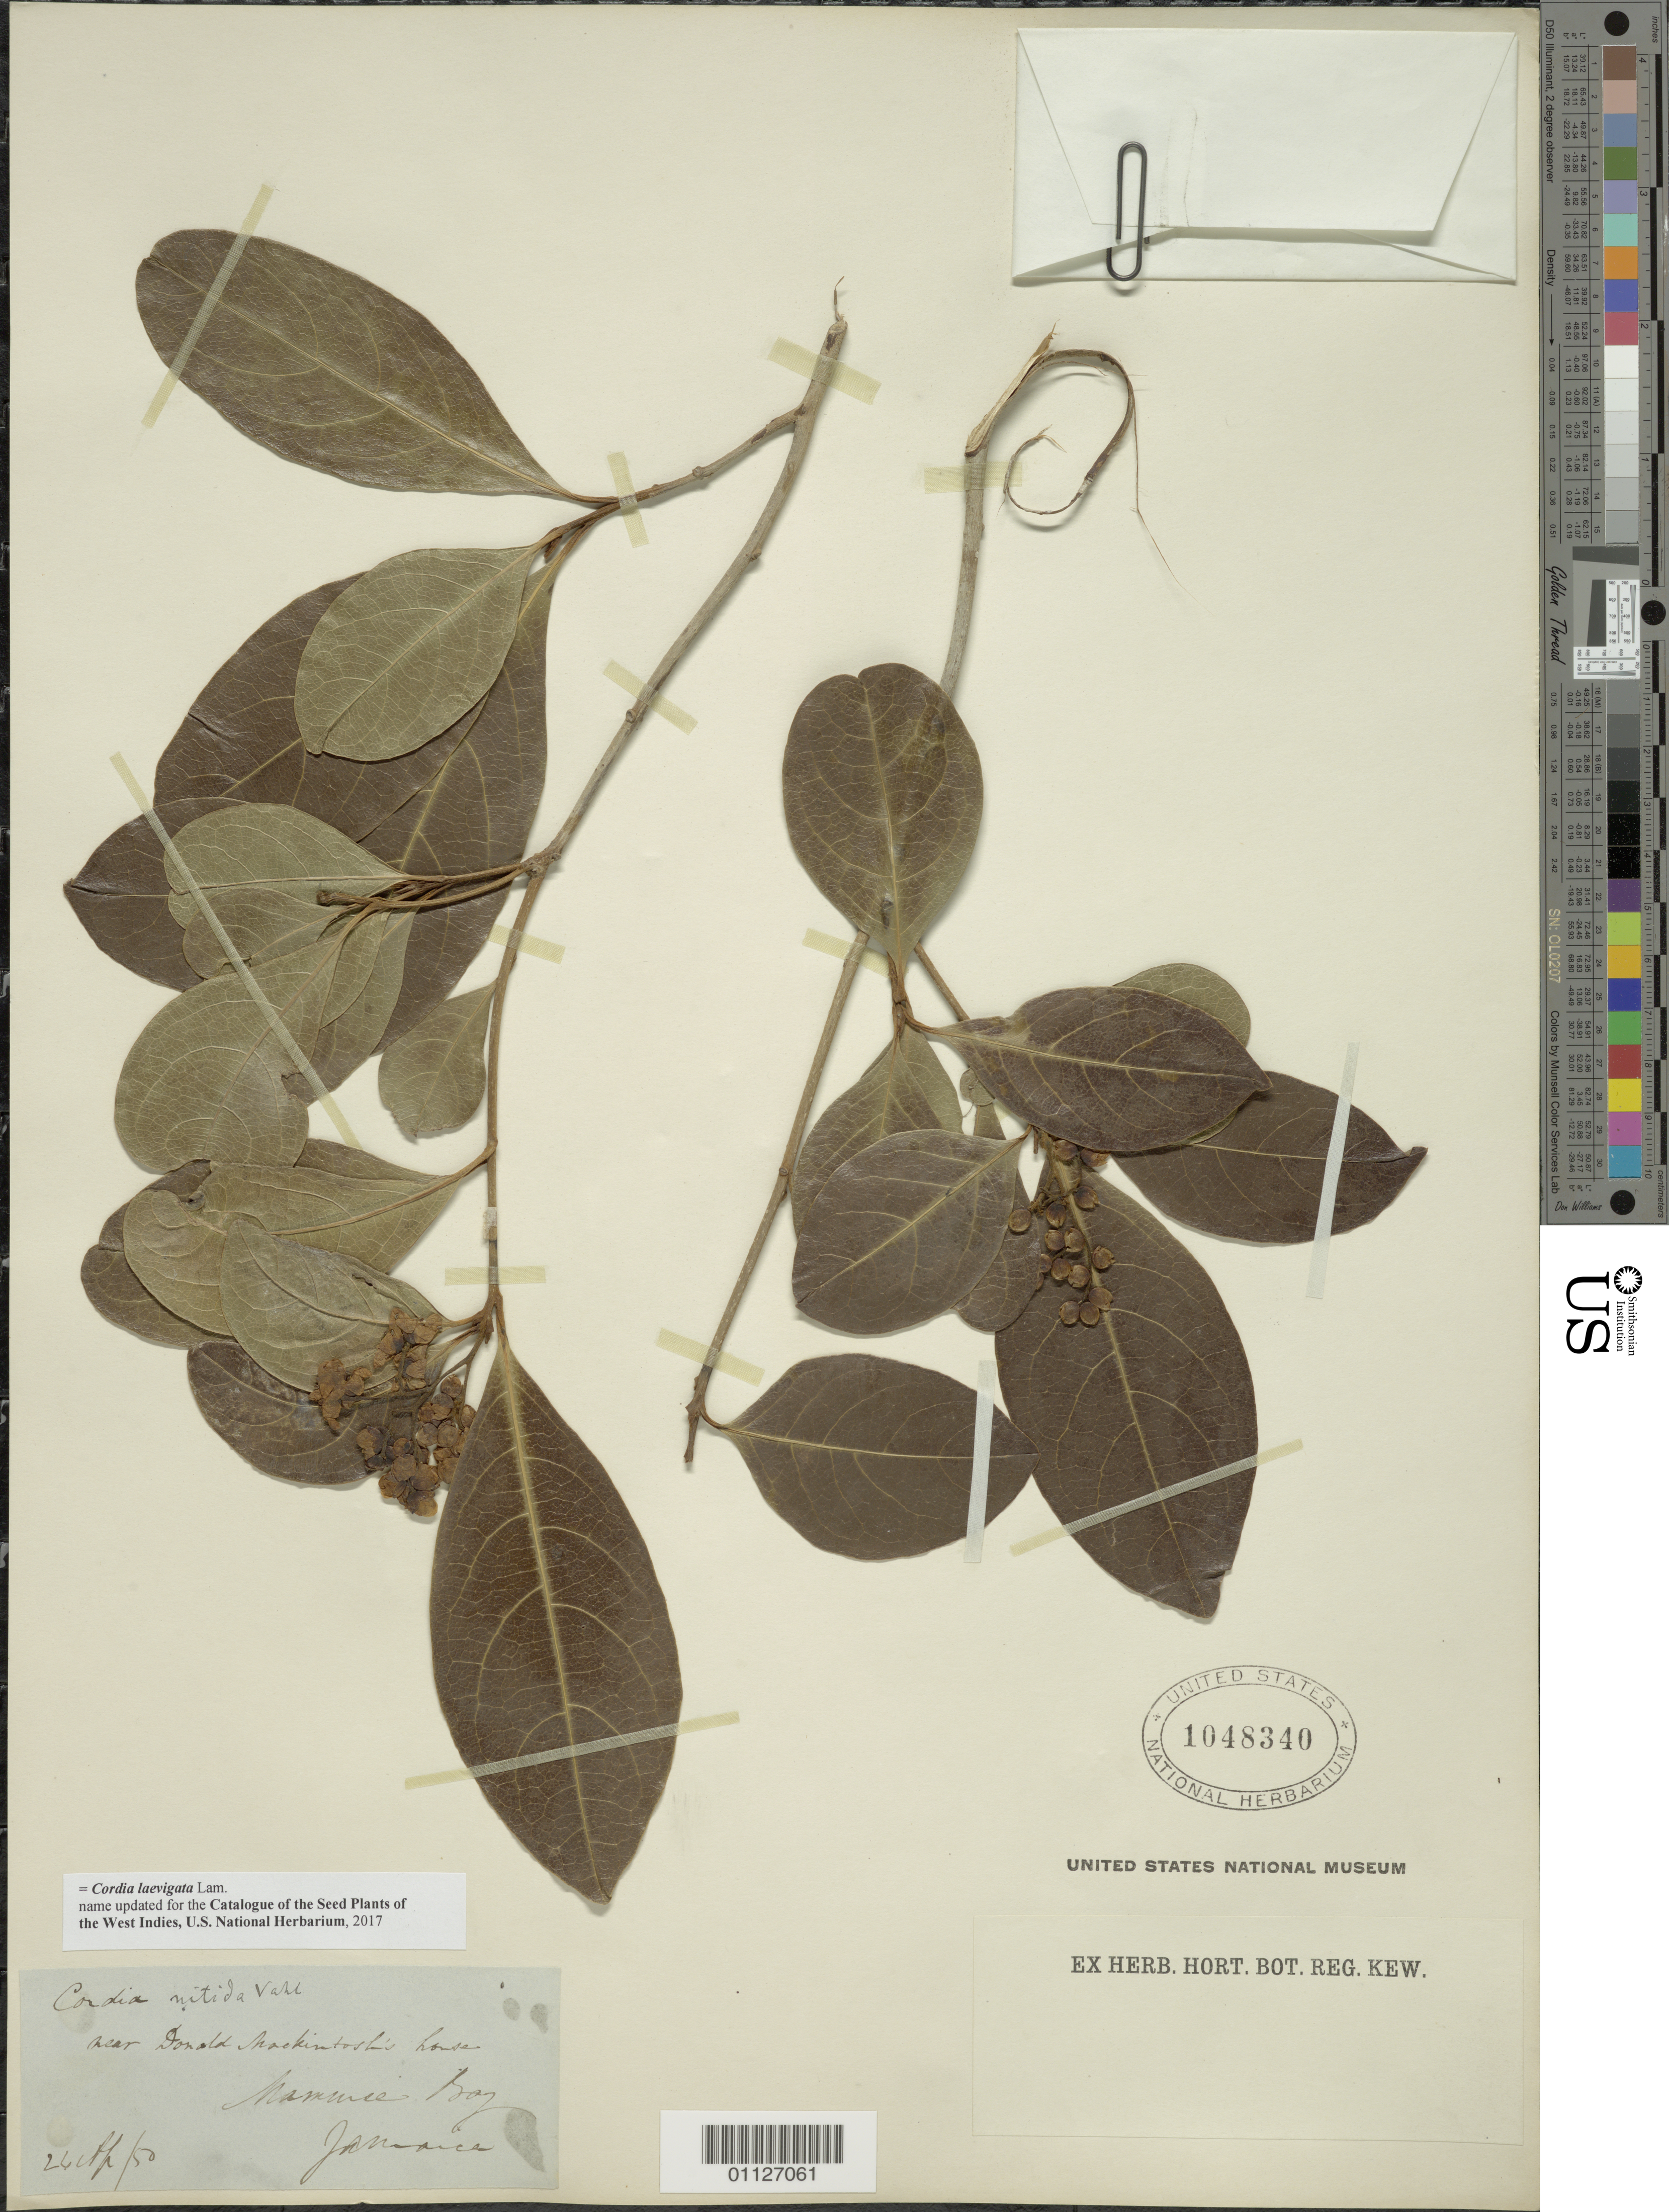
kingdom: Plantae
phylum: Tracheophyta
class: Magnoliopsida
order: Boraginales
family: Cordiaceae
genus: Cordia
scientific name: Cordia laevigata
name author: Lam.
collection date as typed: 26 Apr 1850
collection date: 1850-04-26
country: Jamaica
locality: near Donald Mackintosh's house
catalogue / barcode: US 1048340